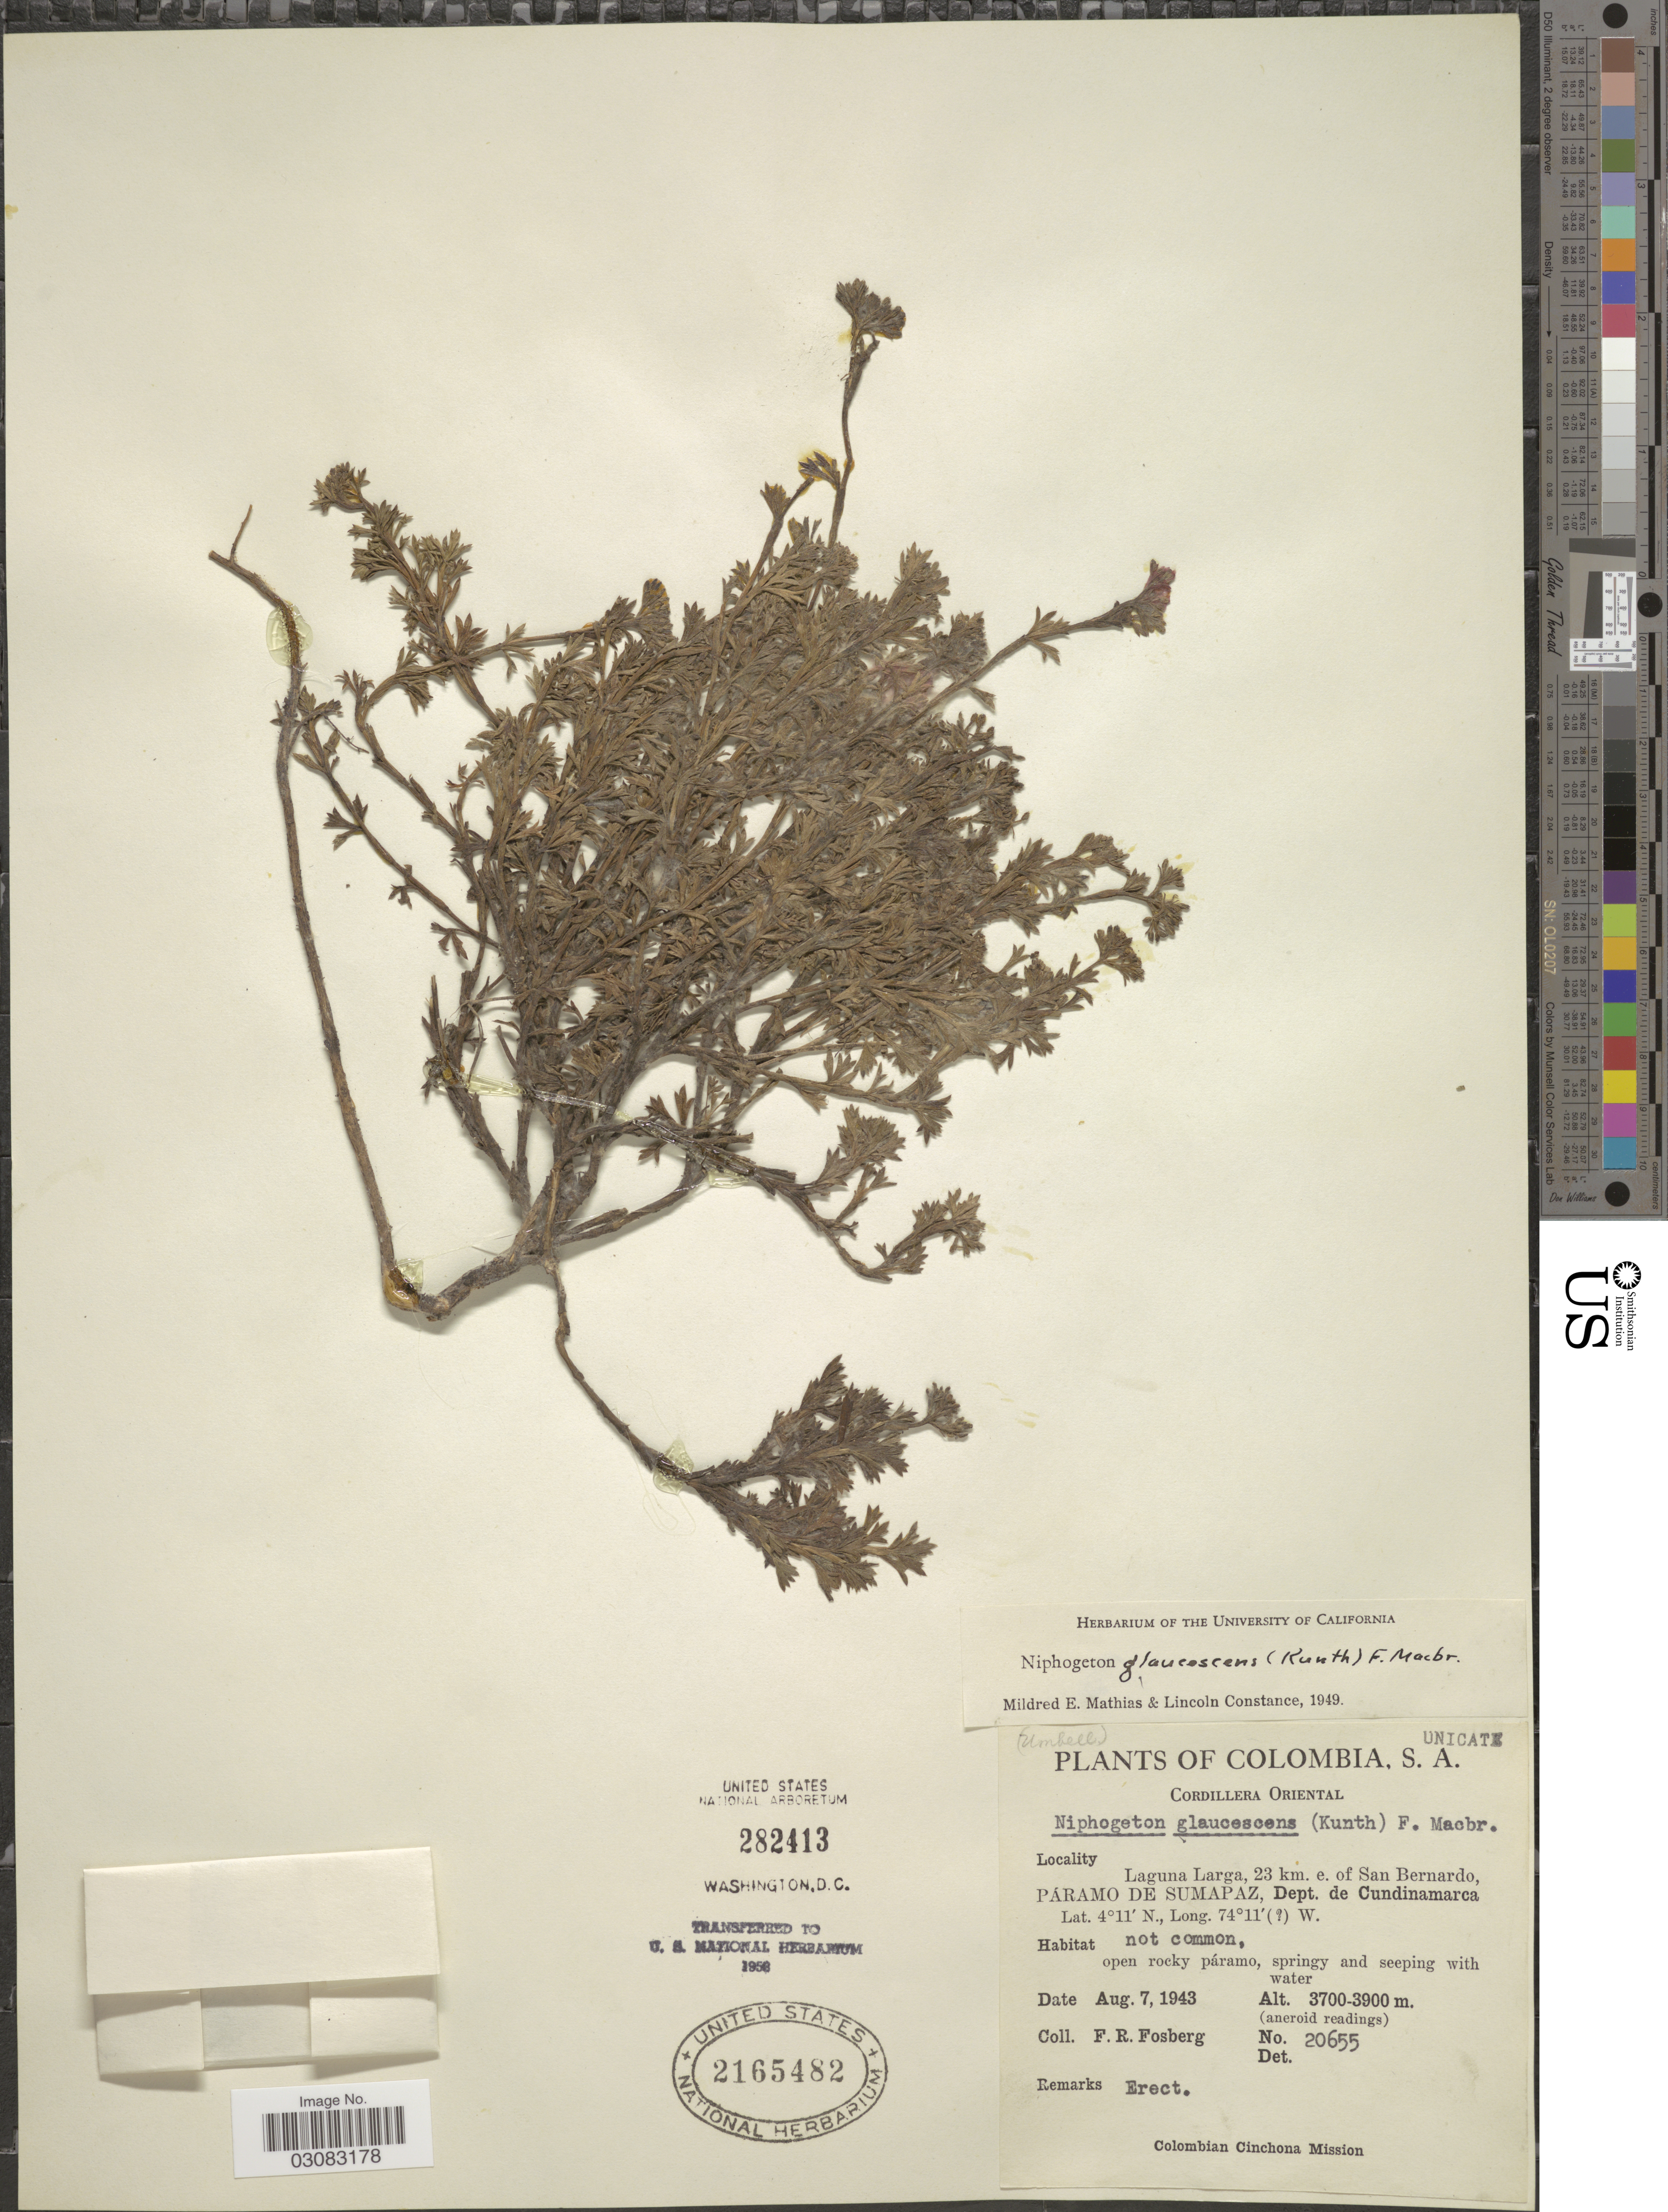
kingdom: Plantae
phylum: Tracheophyta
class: Magnoliopsida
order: Apiales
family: Apiaceae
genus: Niphogeton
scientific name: Niphogeton glaucescens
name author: (Kunth) J.F. Macbr.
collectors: F. R. Fosberg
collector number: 20655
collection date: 1943-08-07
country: Colombia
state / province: Cundinamarca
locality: Cordillera Oriental. Laguna Larga, 23 km. e. of San Bernardo, Páramo de Sumapaz, Dept. de Cundinamarca.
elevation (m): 3700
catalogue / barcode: US 2165482